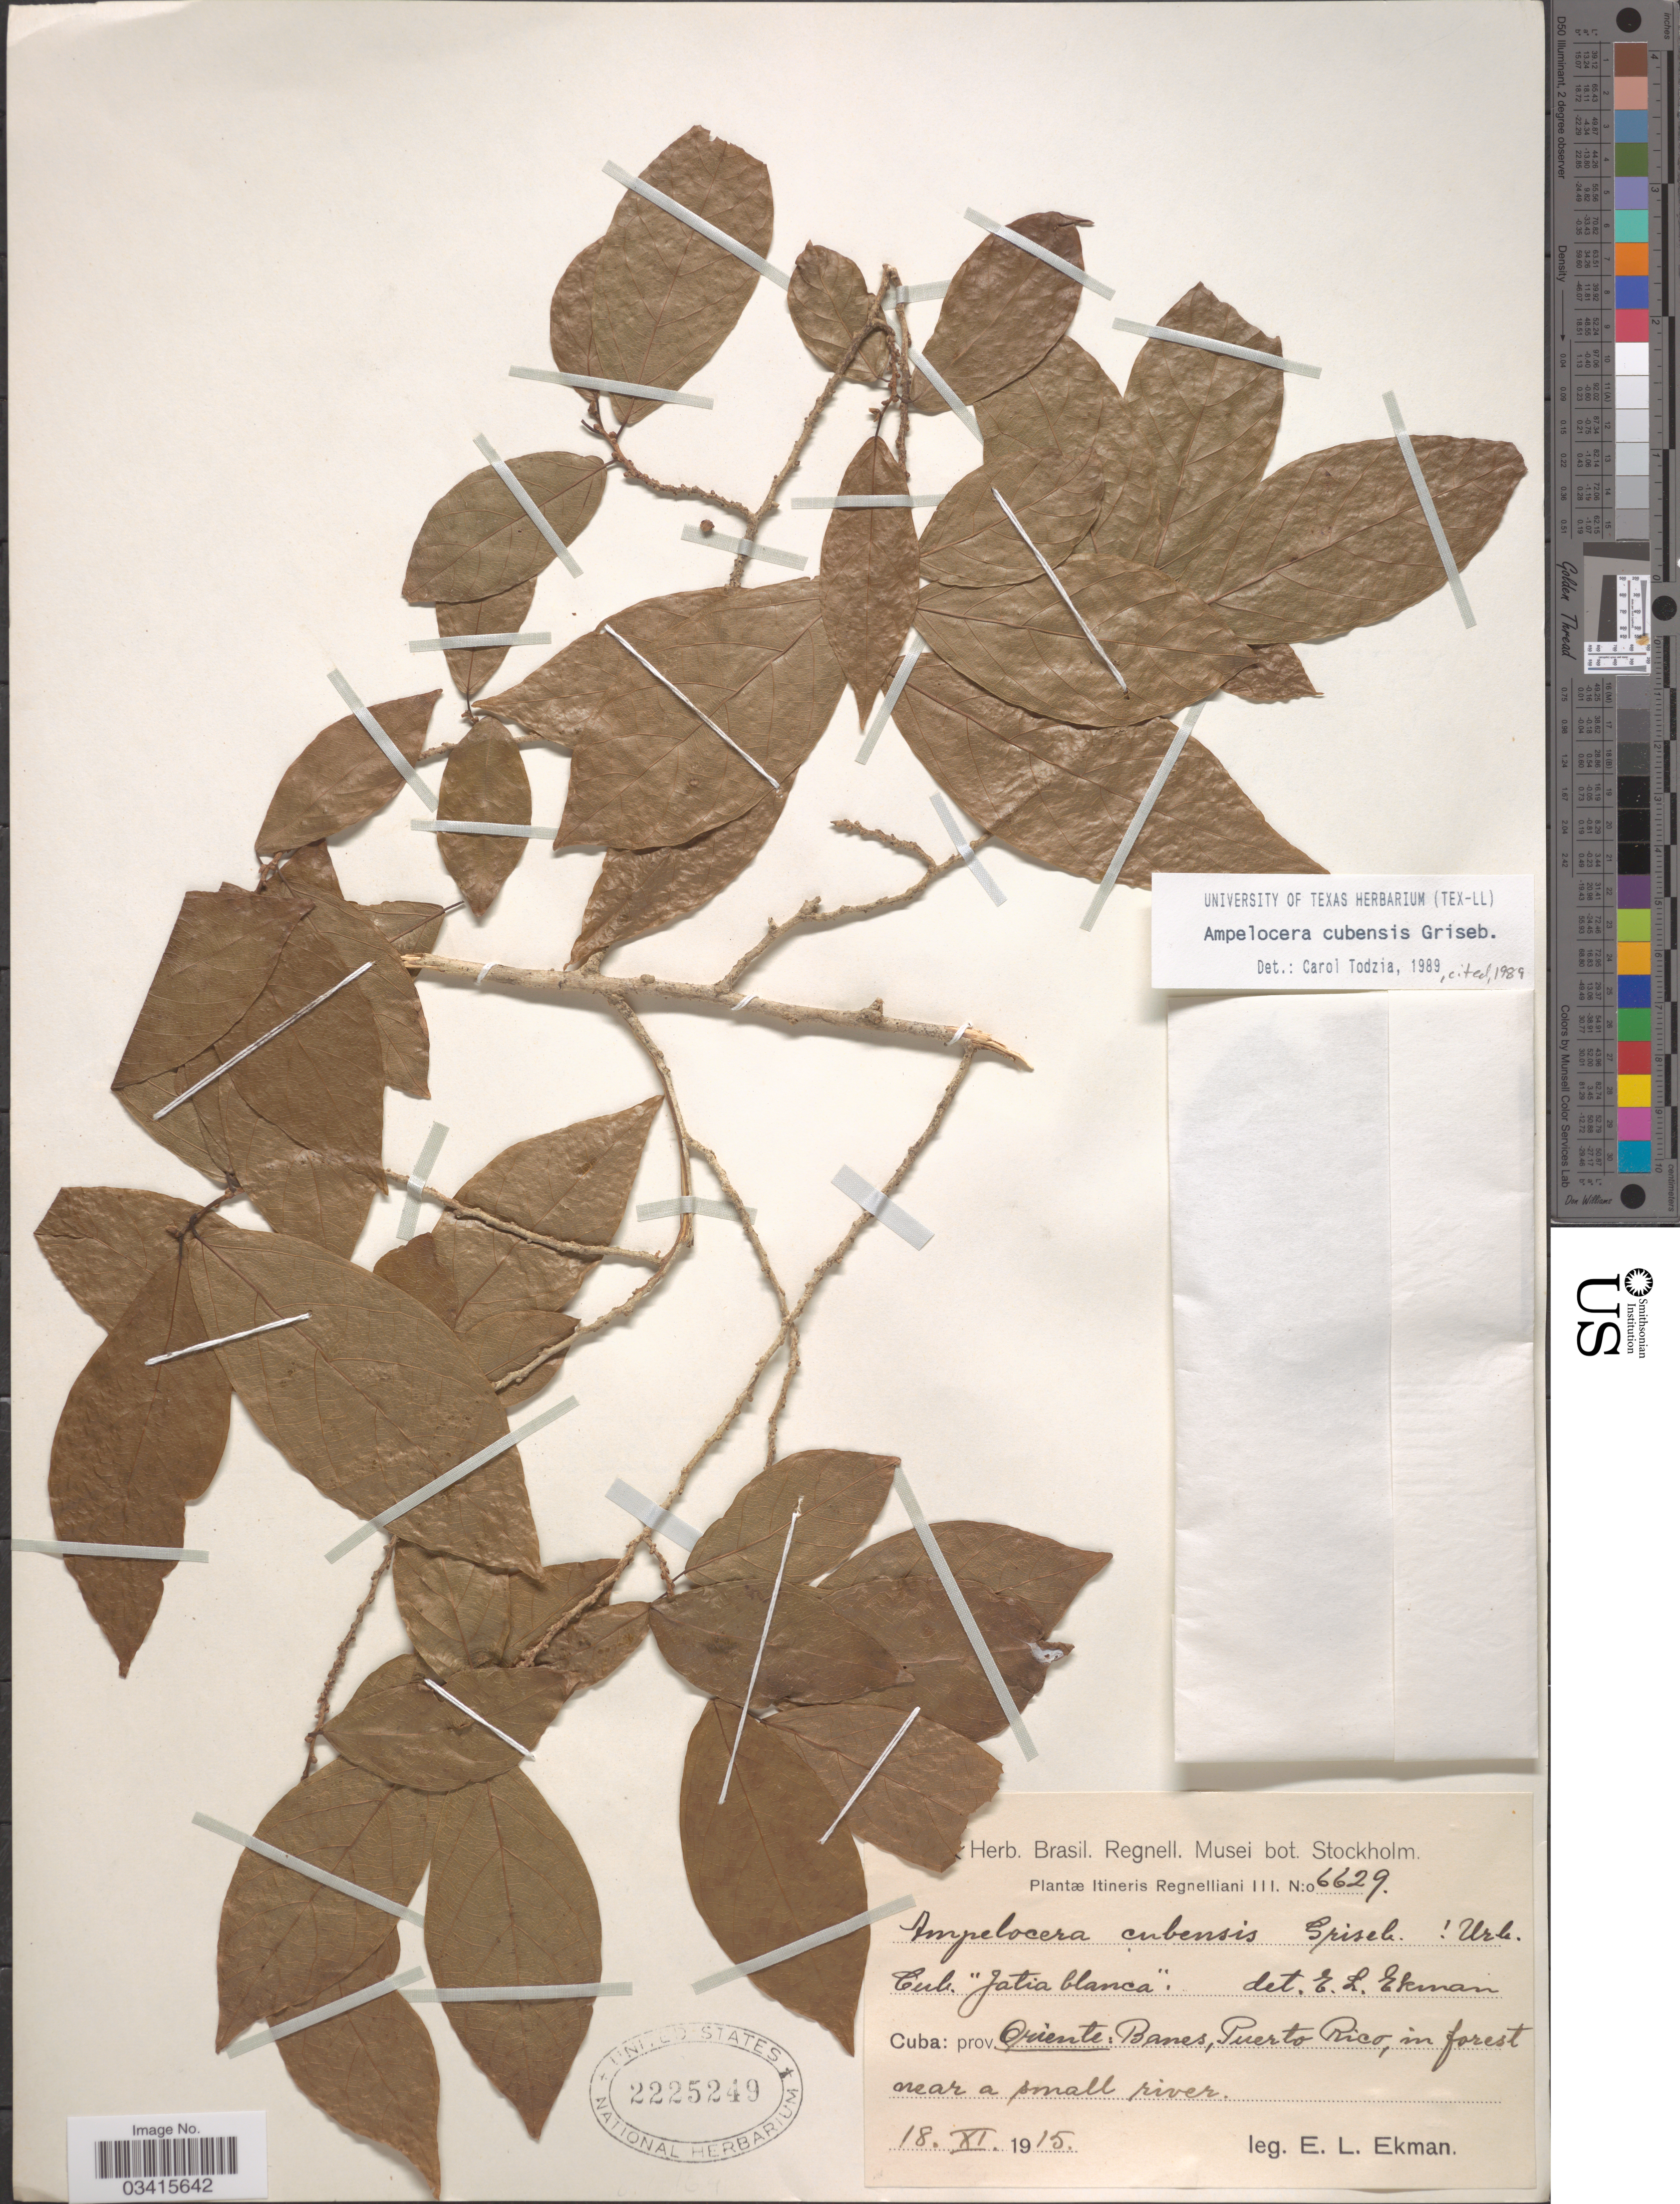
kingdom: Plantae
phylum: Tracheophyta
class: Magnoliopsida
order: Rosales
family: Cannabaceae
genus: Ampelocera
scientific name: Ampelocera cubensis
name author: Griseb.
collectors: E. L. Ekman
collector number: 6629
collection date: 1915-11-18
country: Cuba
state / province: Oriente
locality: Banes, Puerto Rico, in forest near a small river.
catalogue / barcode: US 2225249